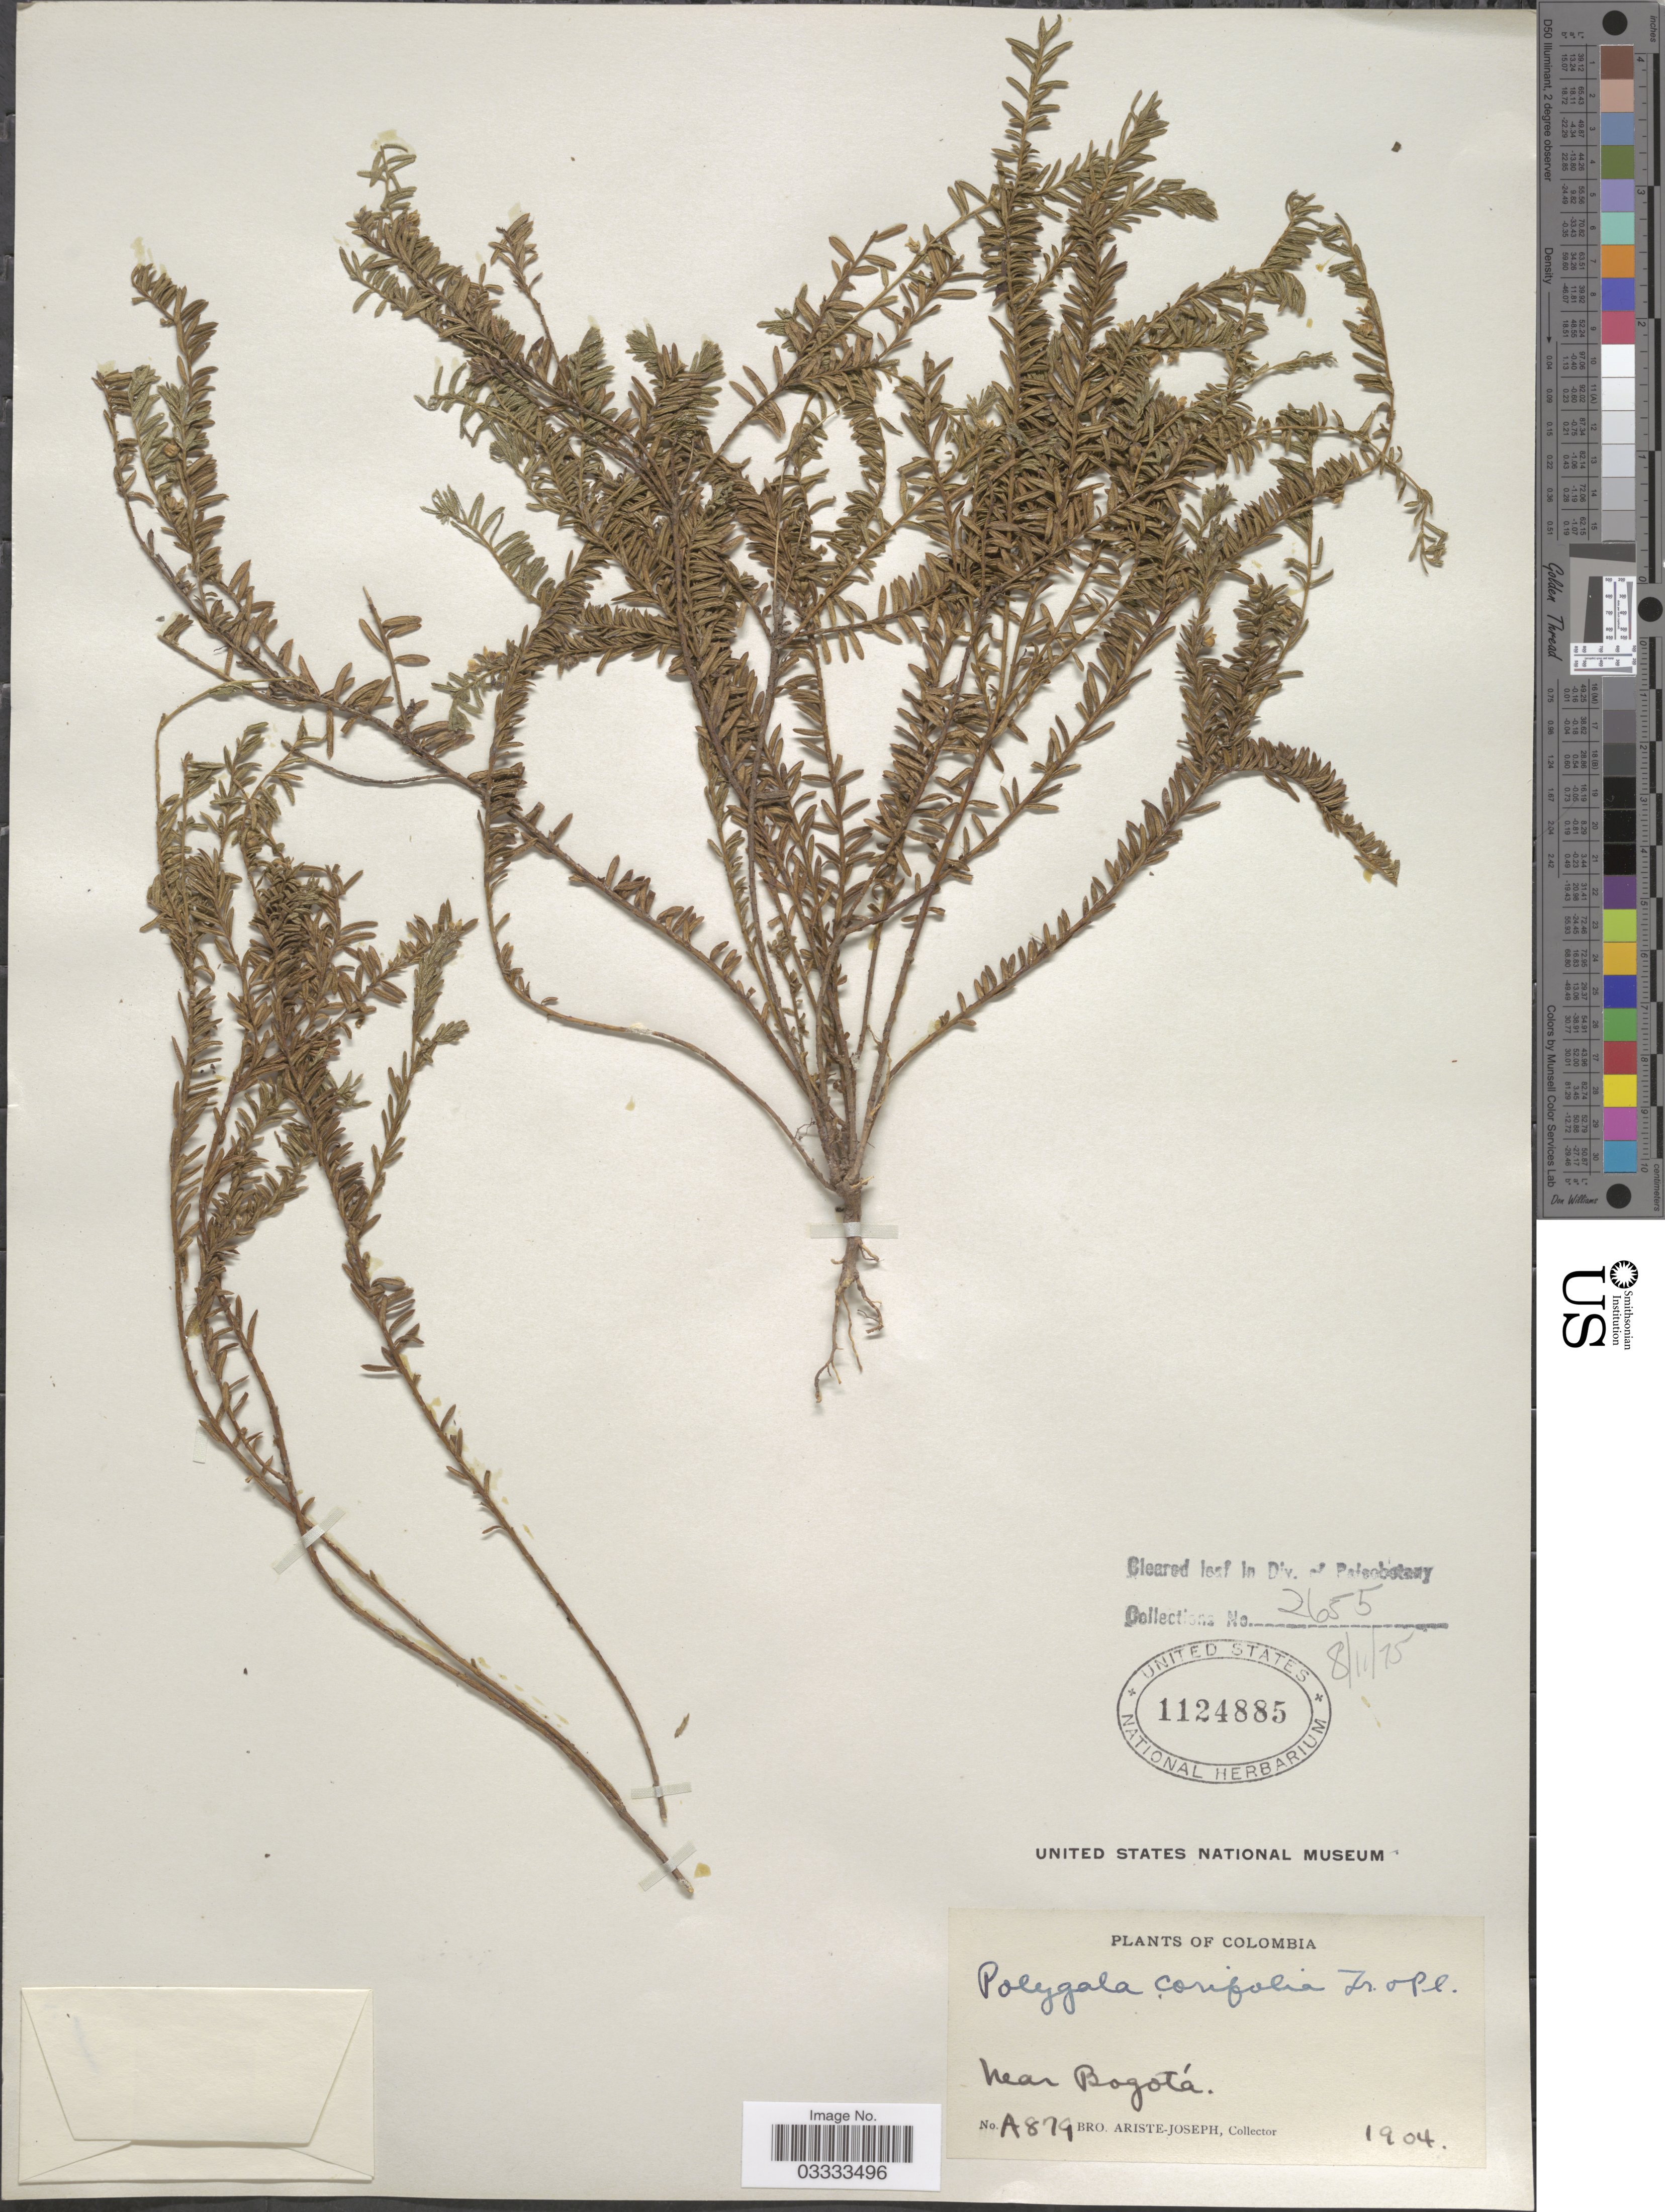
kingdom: Plantae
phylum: Tracheophyta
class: Magnoliopsida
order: Fabales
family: Polygalaceae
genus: Polygala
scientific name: Polygala corifolia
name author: Triana & Planch.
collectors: Bro. Ariste-Joseph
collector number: A879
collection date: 1904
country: Colombia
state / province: Bogota D.C.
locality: Near Bogotá.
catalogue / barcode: US 1124885